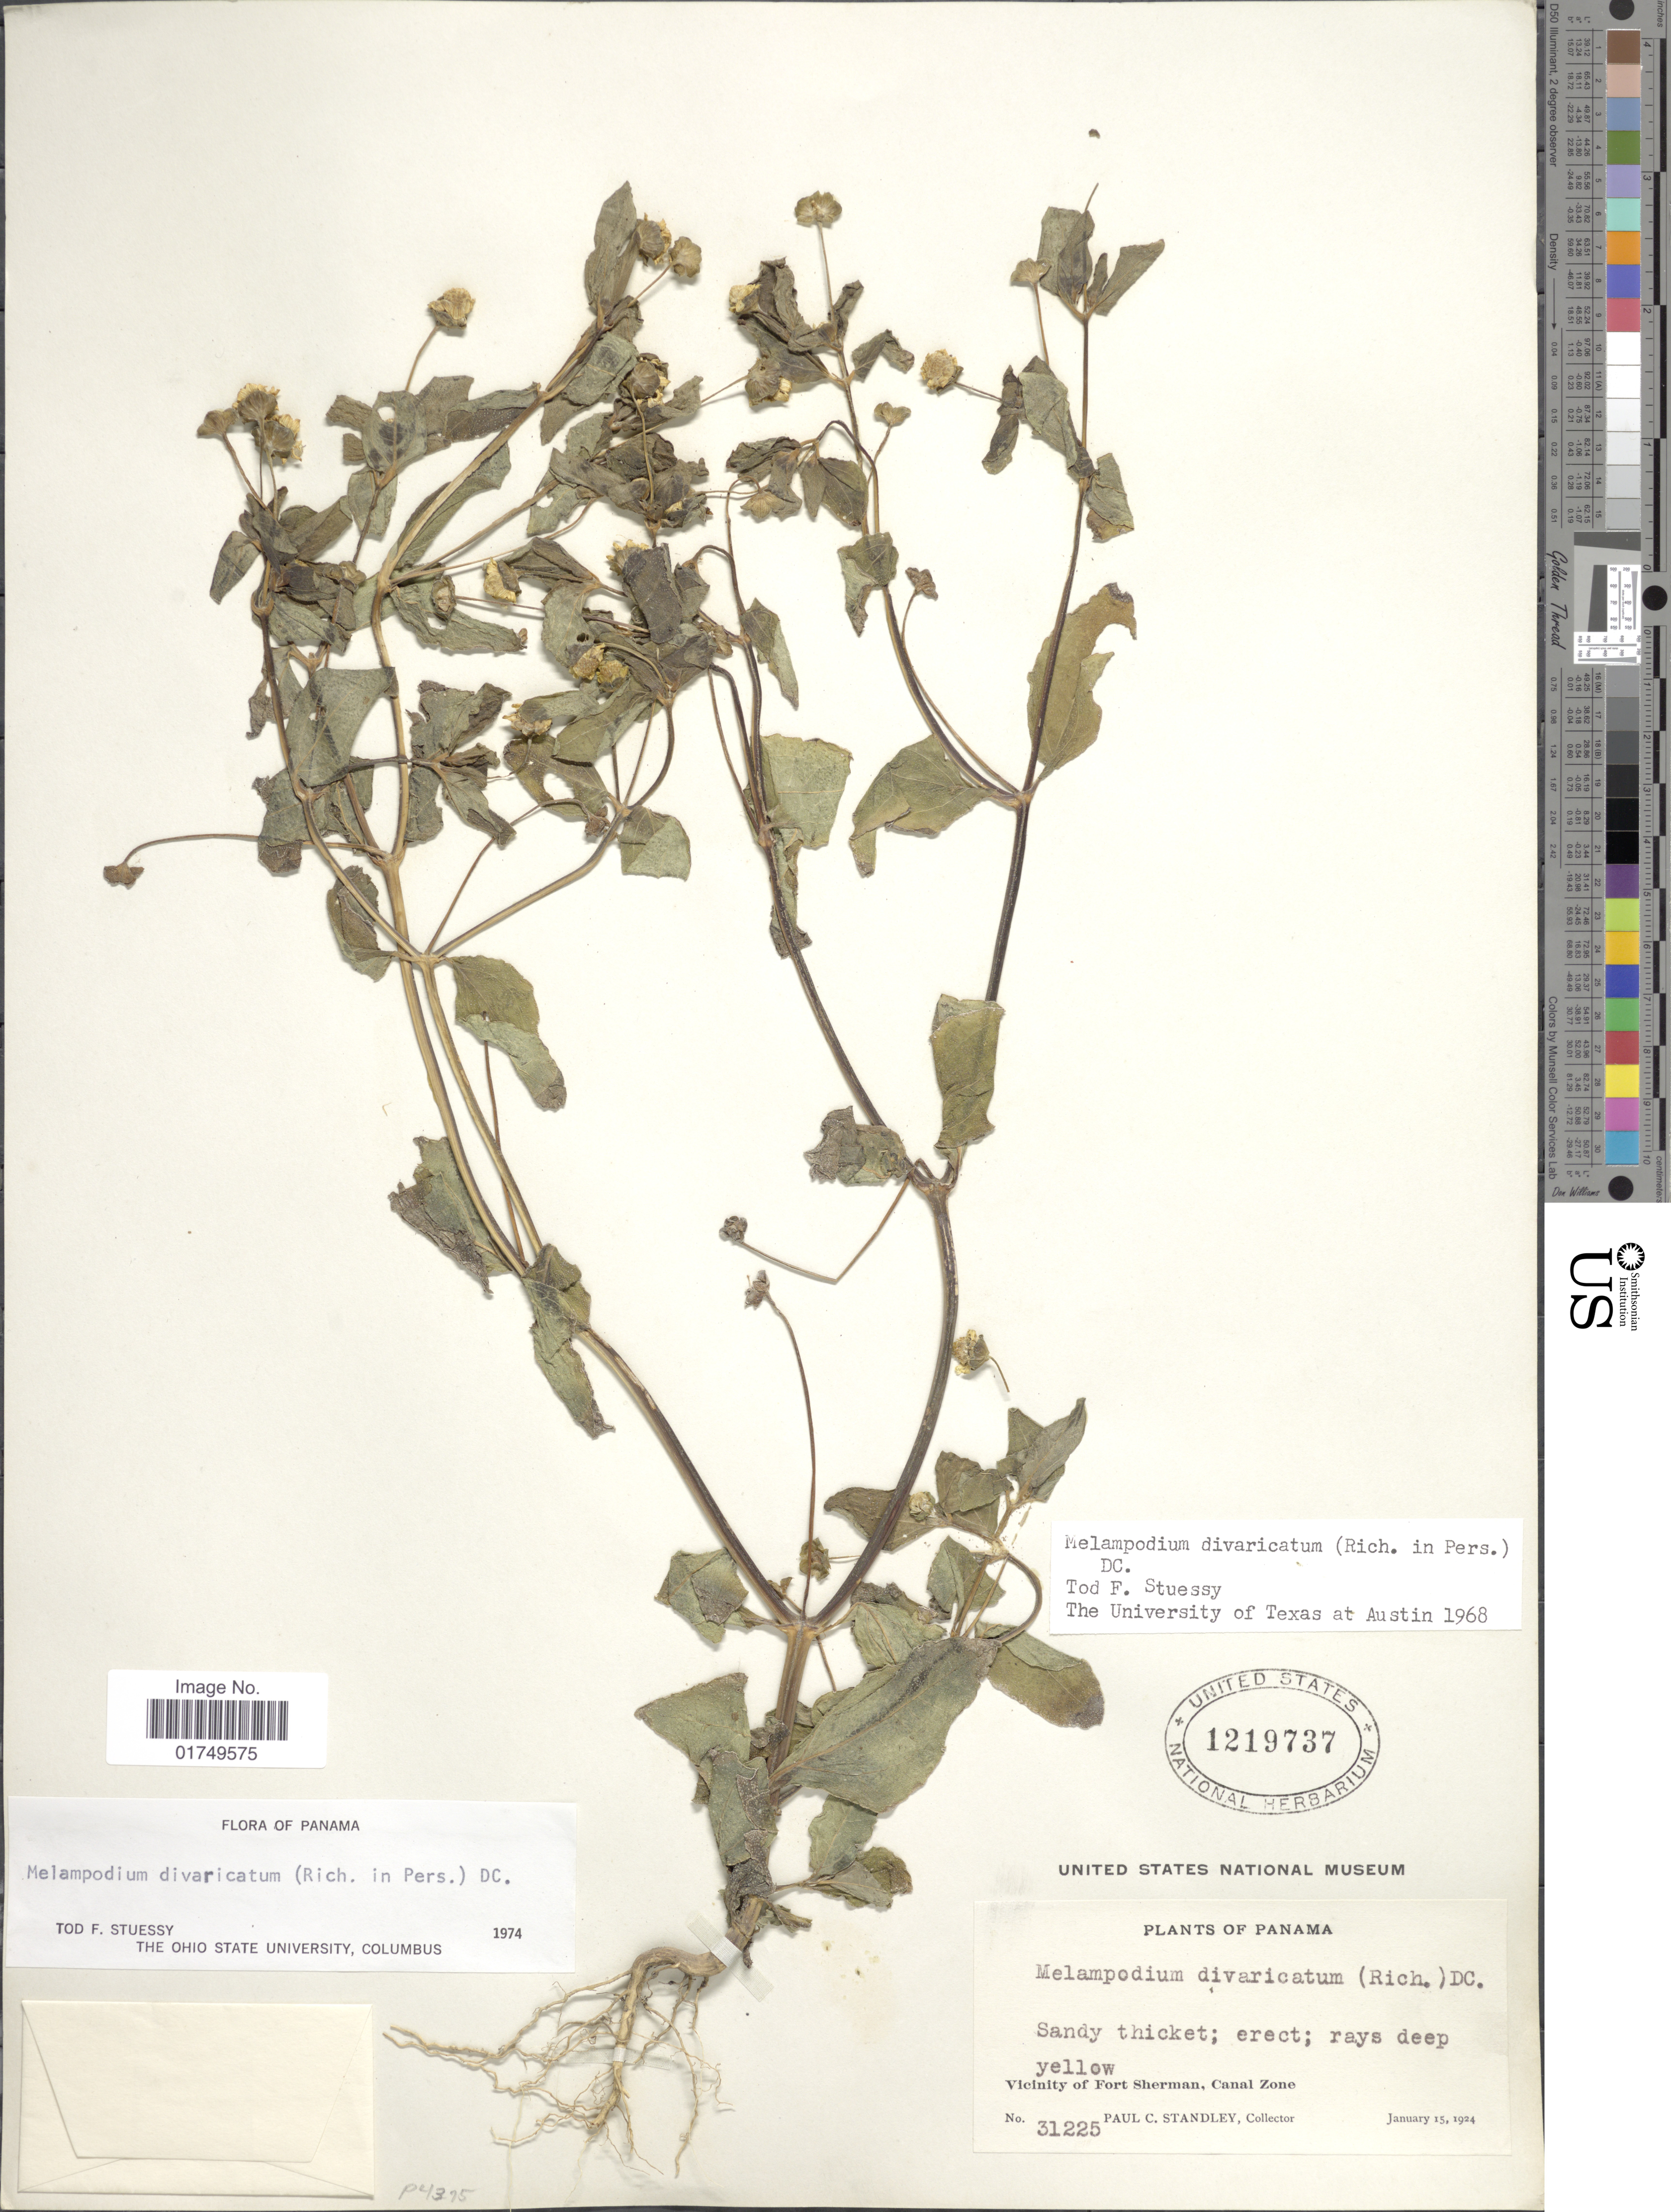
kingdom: Plantae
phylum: Tracheophyta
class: Magnoliopsida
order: Asterales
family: Asteraceae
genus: Melampodium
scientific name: Melampodium divaricatum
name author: (Rich.) DC.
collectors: P. C. Standley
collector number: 31225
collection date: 1924-01-15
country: Panama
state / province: Colón / Panamá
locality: Vicinity of Fort Sherman, Canal Zone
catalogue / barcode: US 1219737